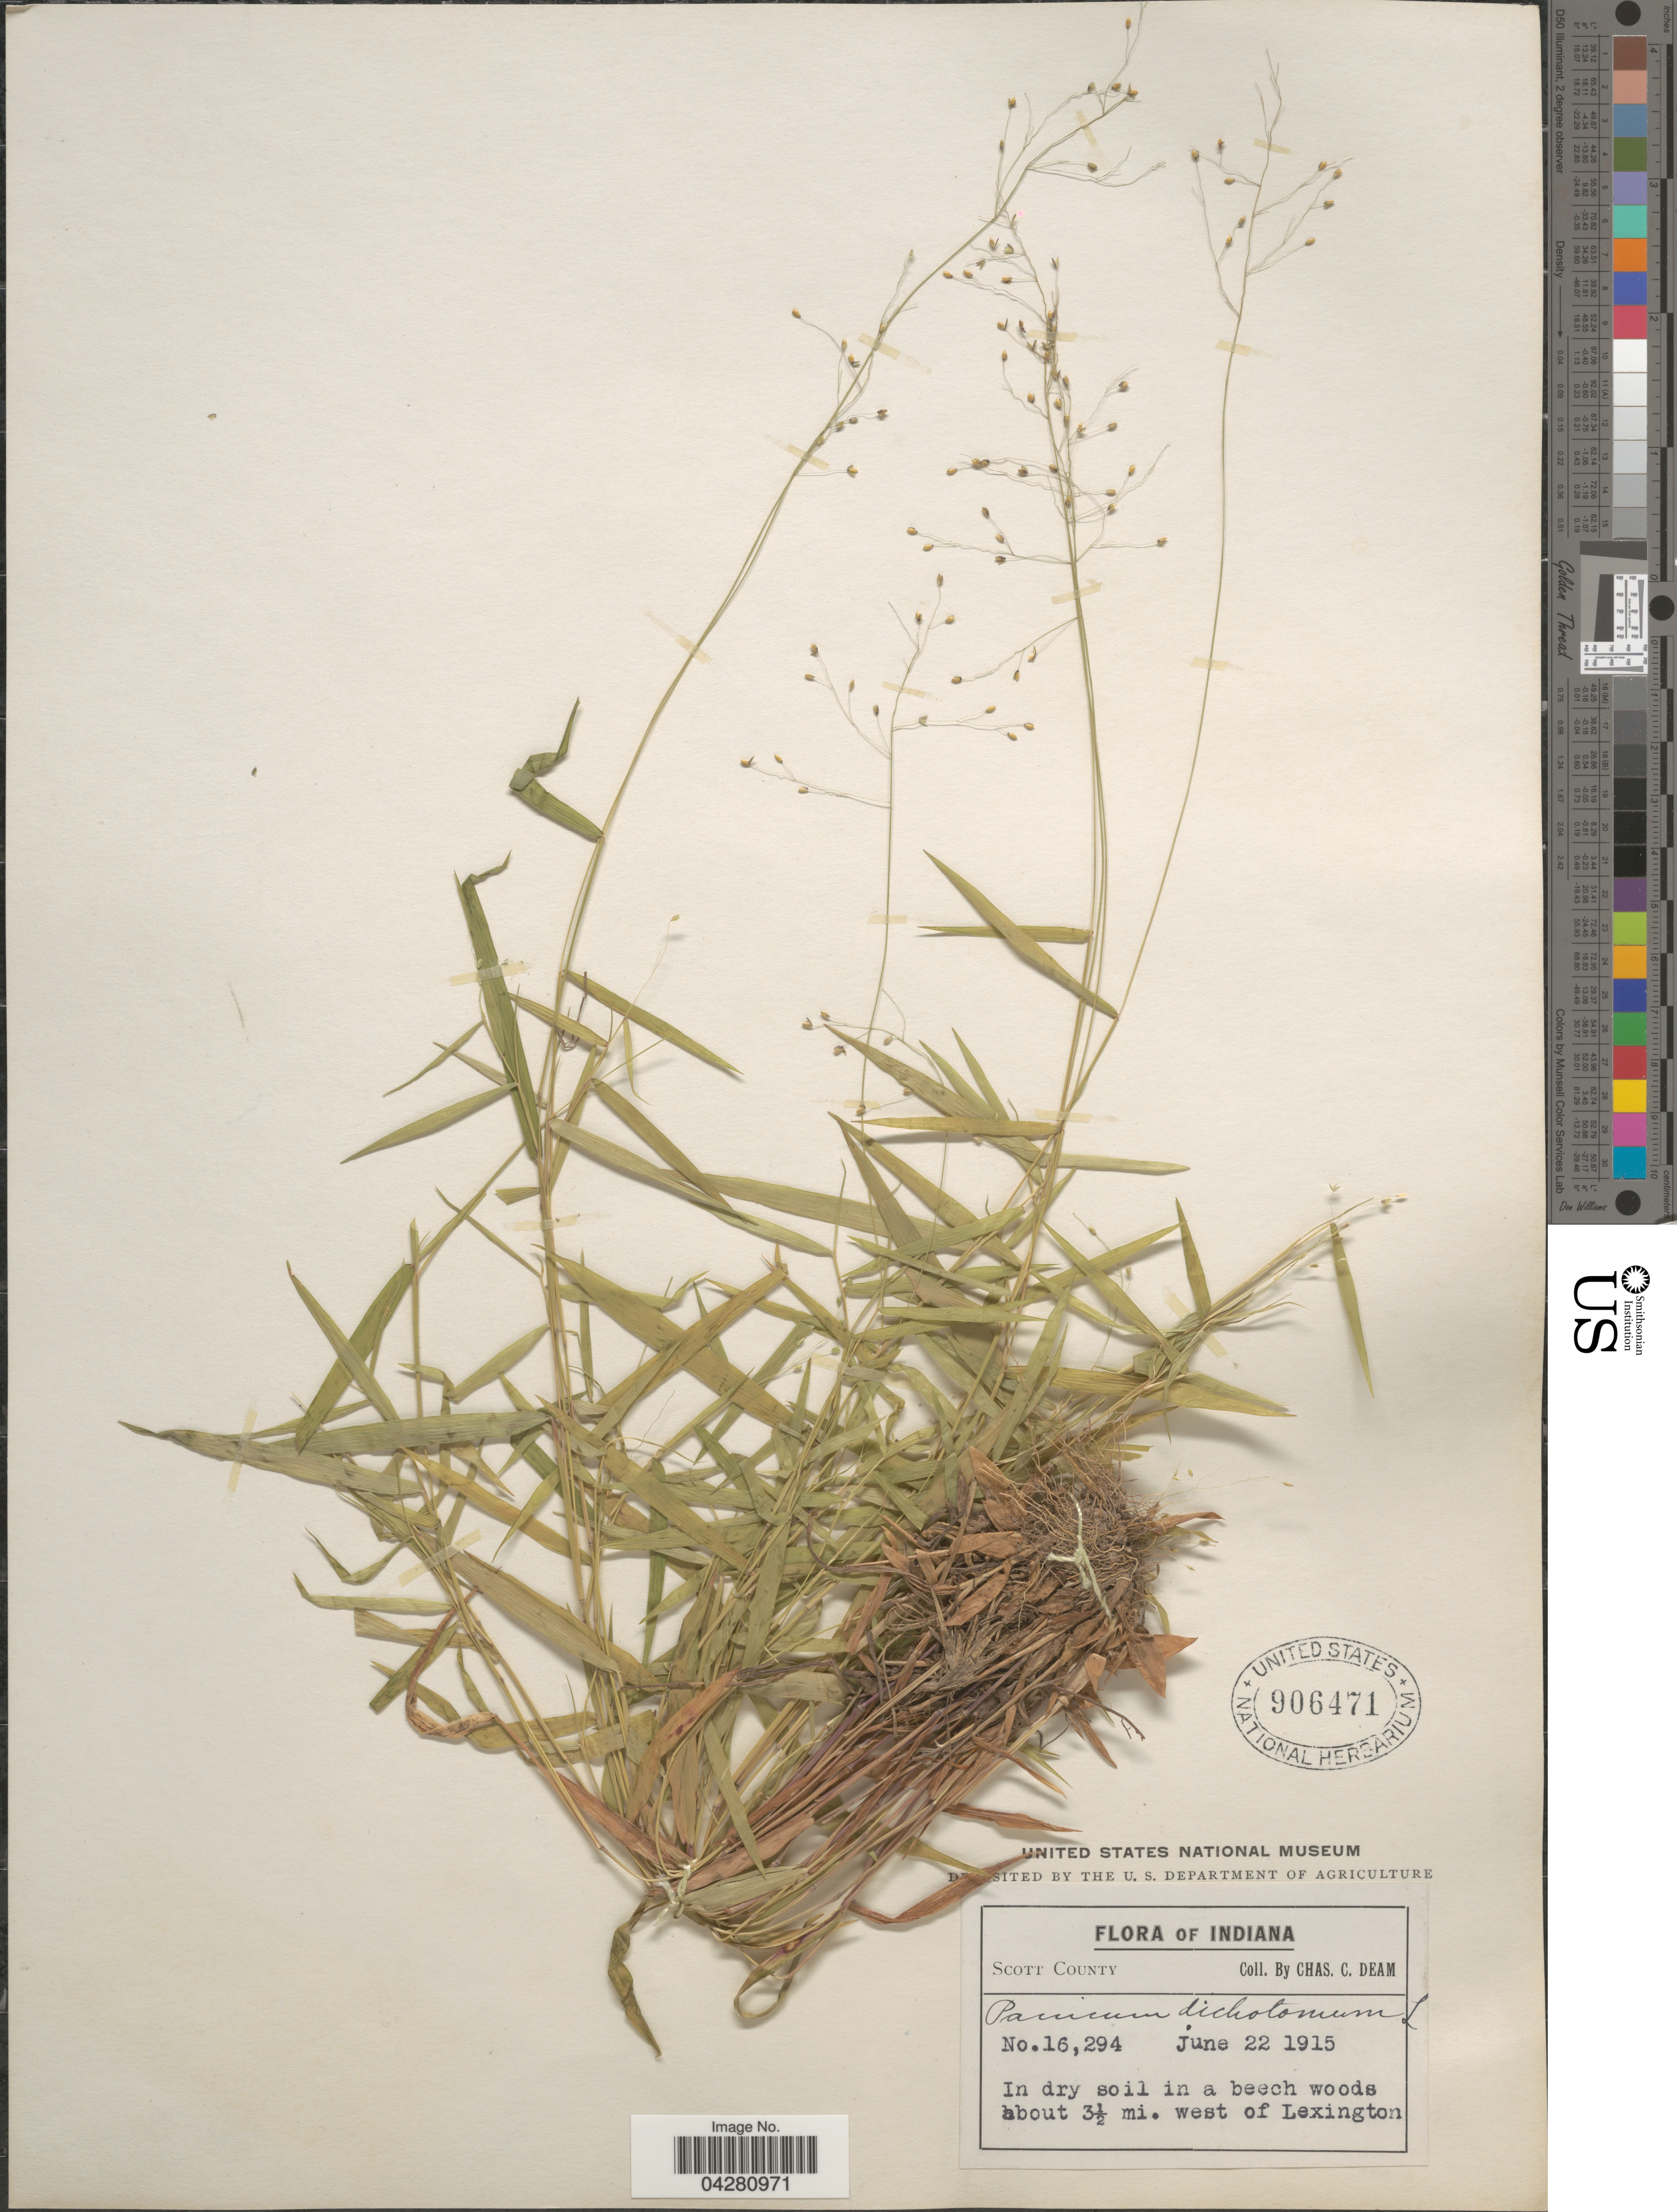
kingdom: Plantae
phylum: Tracheophyta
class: Liliopsida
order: Poales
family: Poaceae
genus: Dichanthelium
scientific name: Dichanthelium dichotomum var. dichotomum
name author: (L.) Gould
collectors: C. C. Deam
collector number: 16294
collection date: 1915-06-22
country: United States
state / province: Indiana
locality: Scott County. In dry soil in a beech woods about 3½ mi. west of Lexington.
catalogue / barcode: US 906471